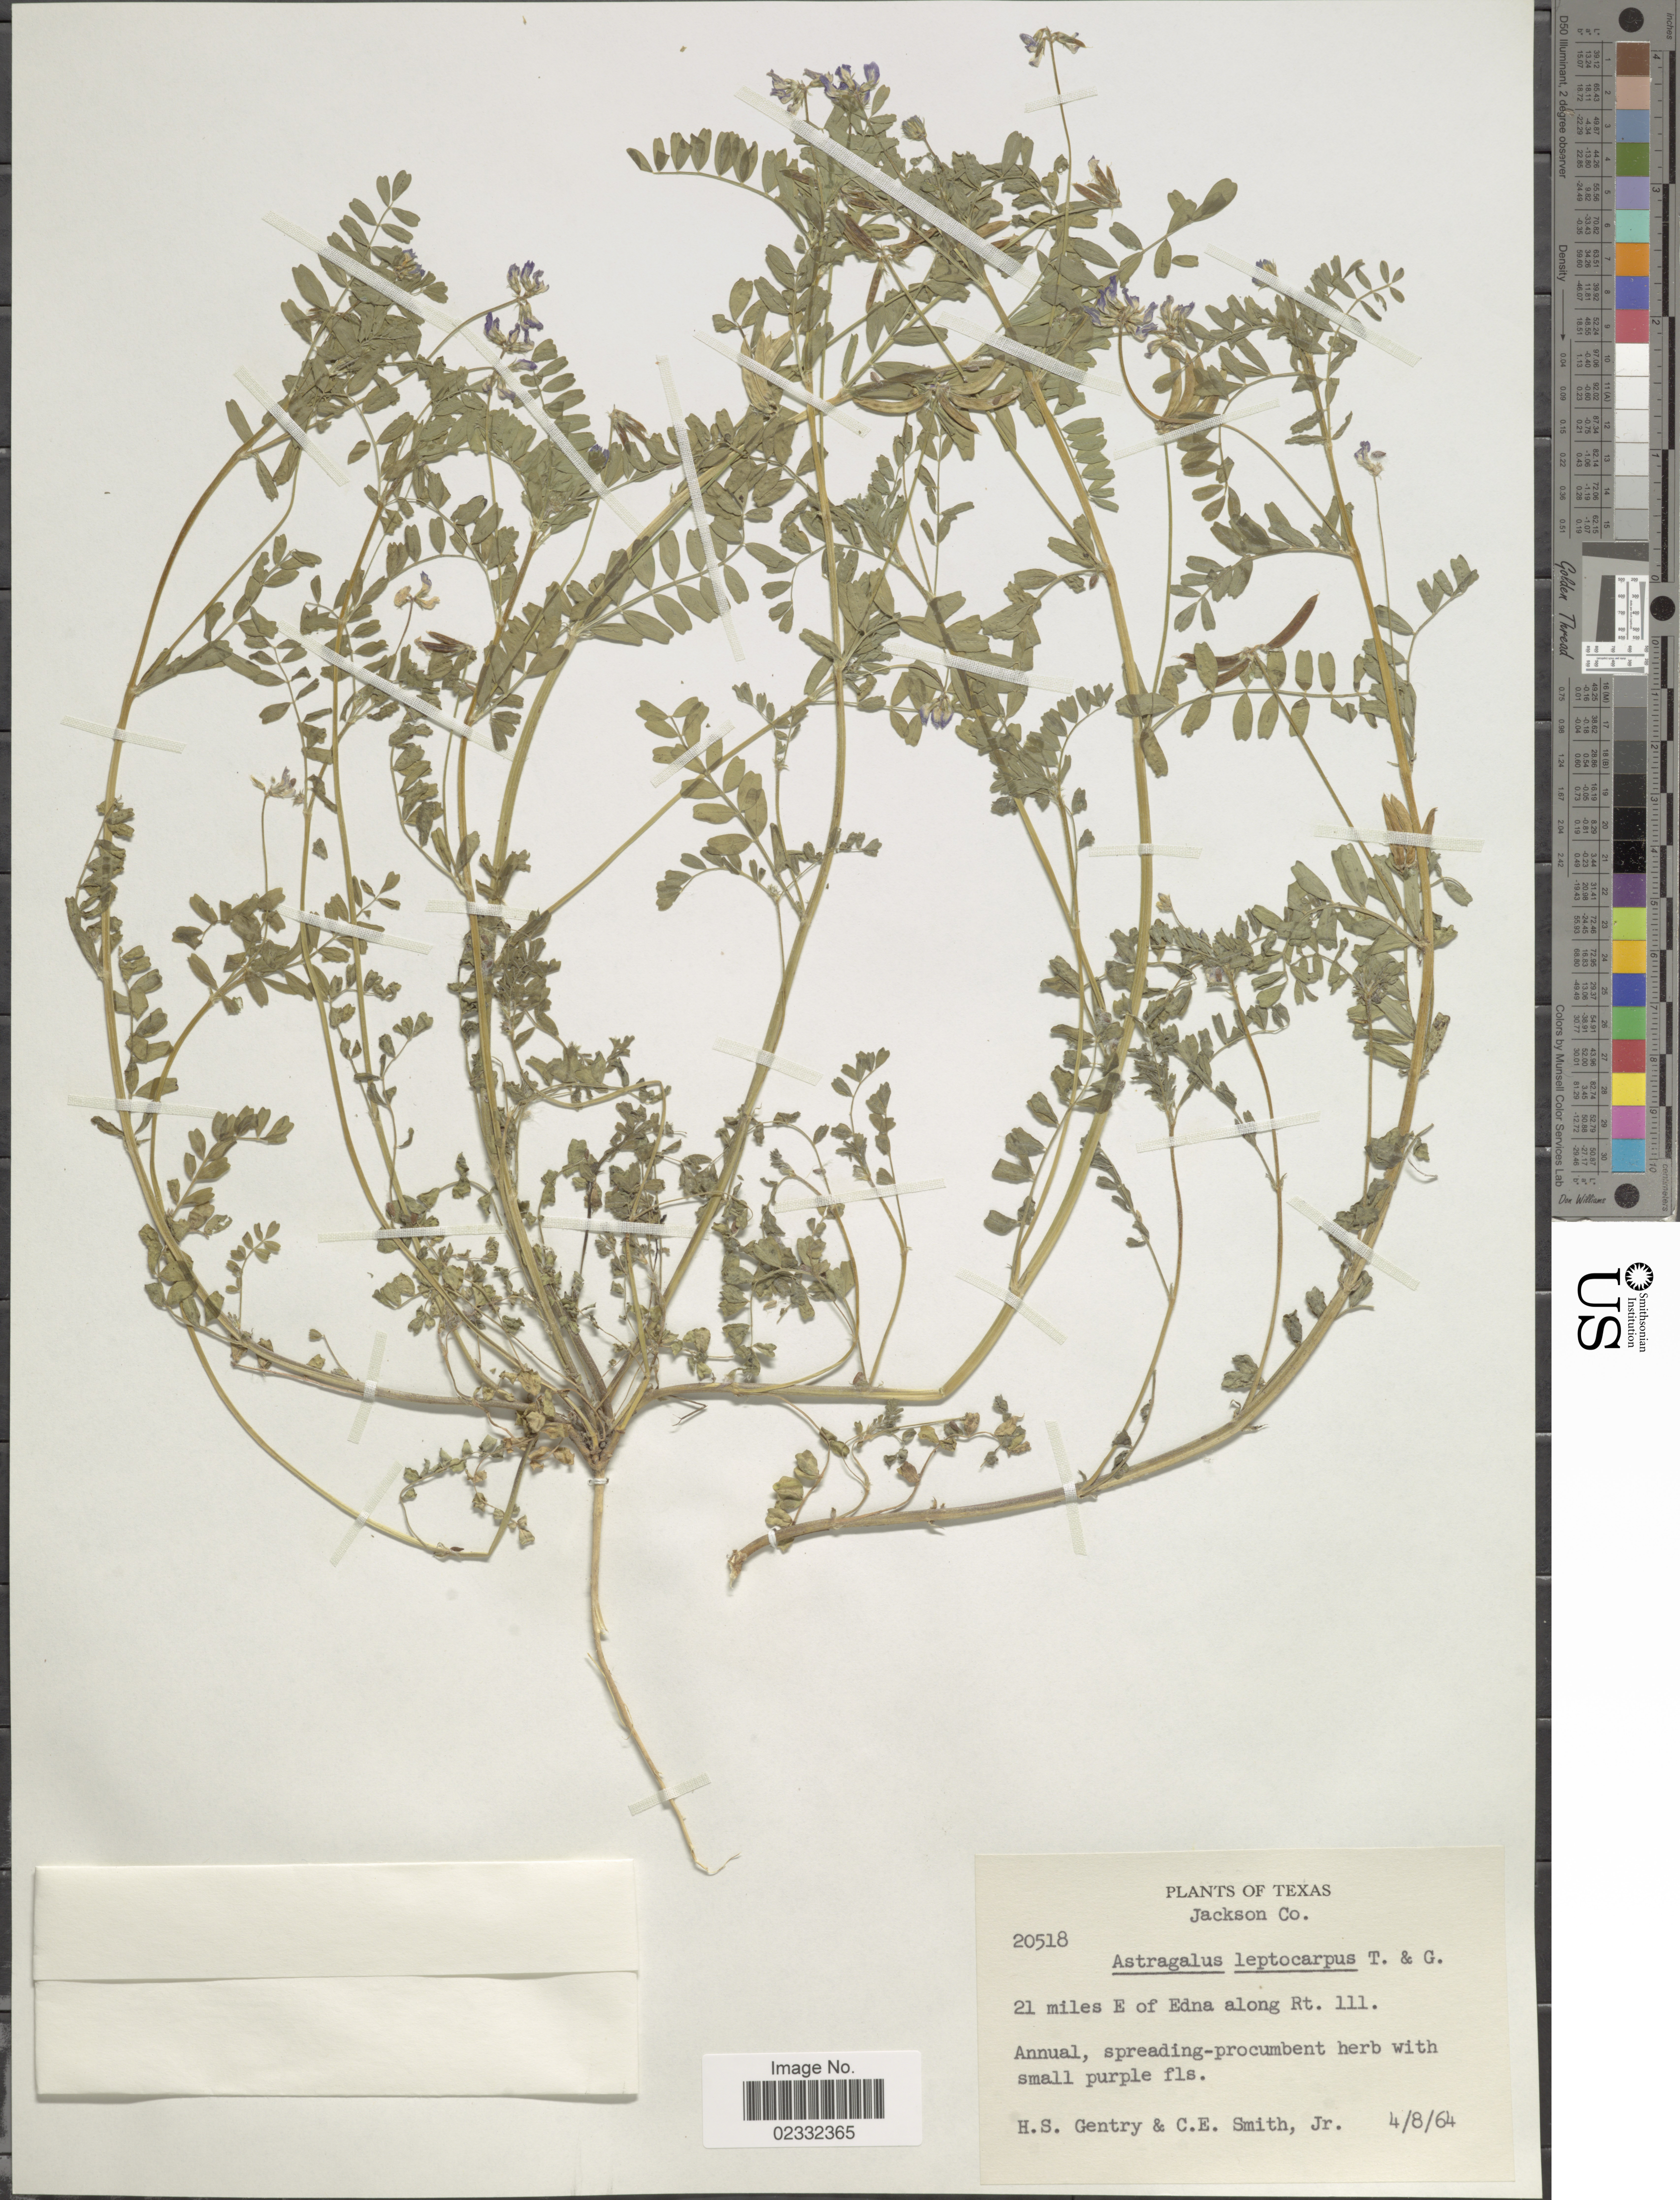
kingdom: Plantae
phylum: Tracheophyta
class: Magnoliopsida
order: Fabales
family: Fabaceae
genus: Astragalus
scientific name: Astragalus leptocarpus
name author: Torr. & A. Gray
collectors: H. S. Gentry & C. E. Smith Jr.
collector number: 20518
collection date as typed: Transcribed d/m/y: 8/4/64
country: United States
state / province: Texas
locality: Jackson Co. 21 miles E of Edna along Rt.Ill.